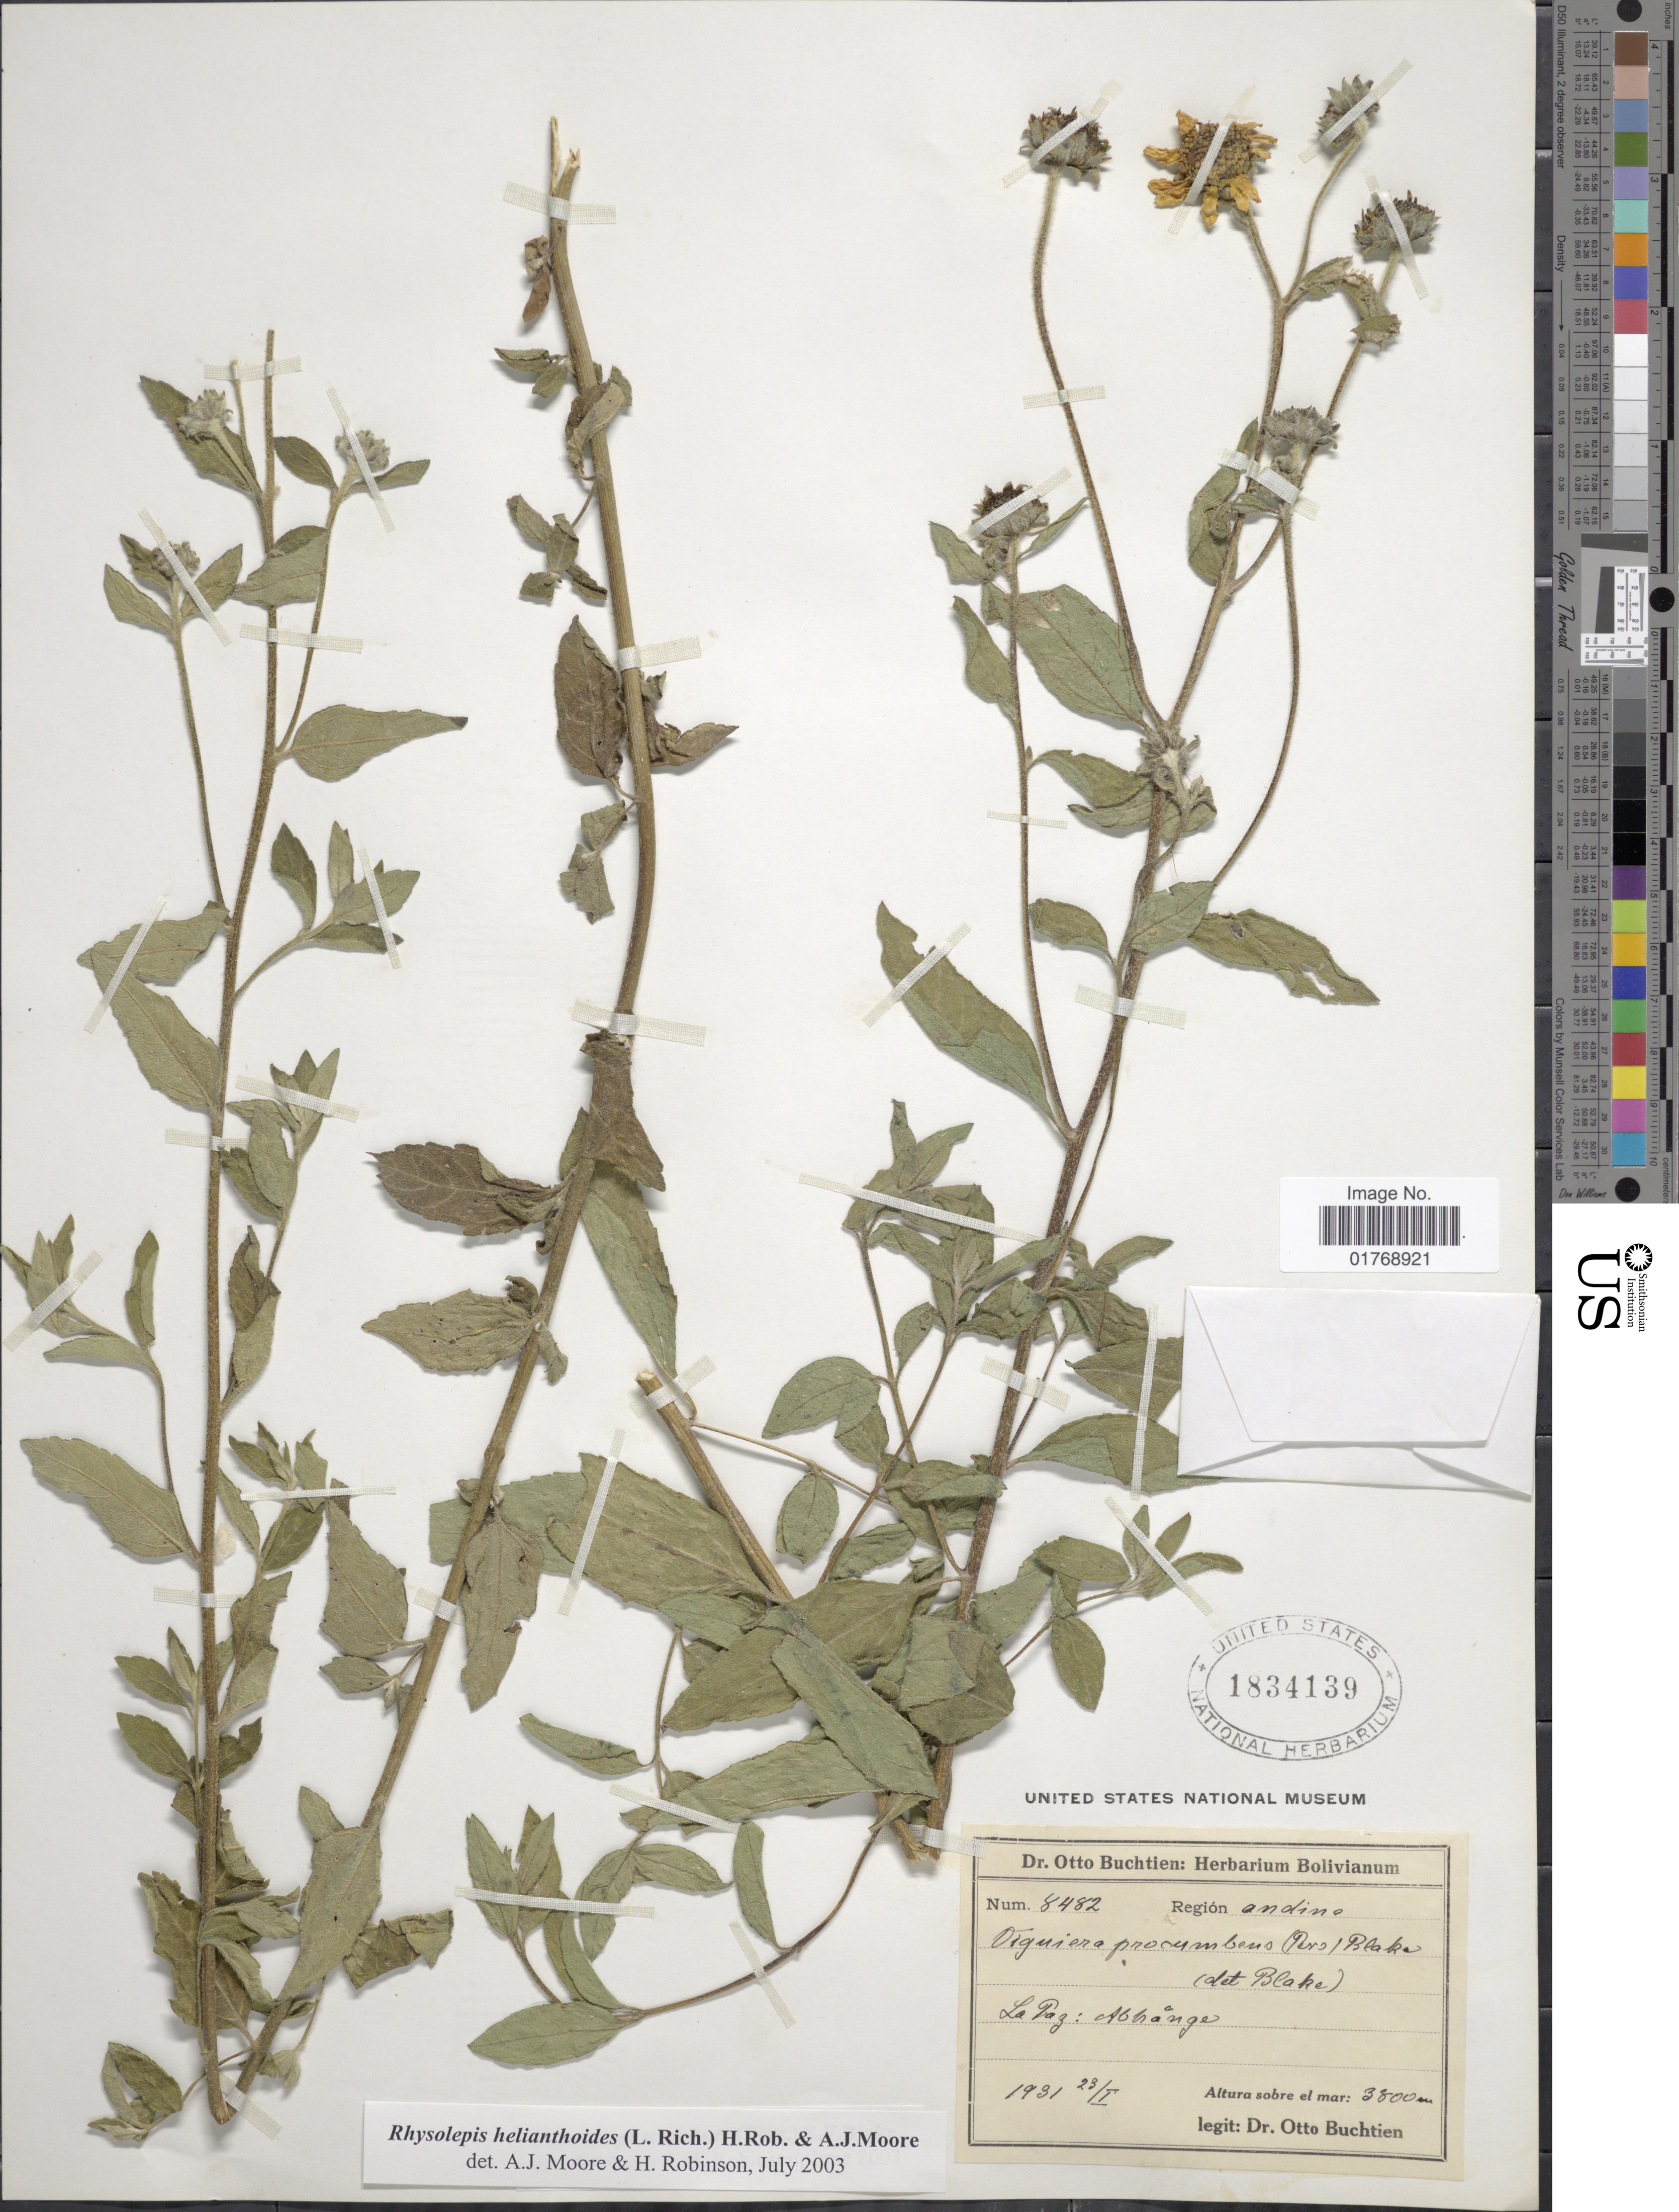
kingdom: Plantae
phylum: Tracheophyta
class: Magnoliopsida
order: Asterales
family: Asteraceae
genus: Viguiera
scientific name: Viguiera procumbens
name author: (Pers.) S.F. Blake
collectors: O. Buchtien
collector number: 8482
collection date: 1931-01-23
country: Bolivia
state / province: La Paz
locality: Región andina. La Paz: Abhänge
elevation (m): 3800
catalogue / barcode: US 1834139